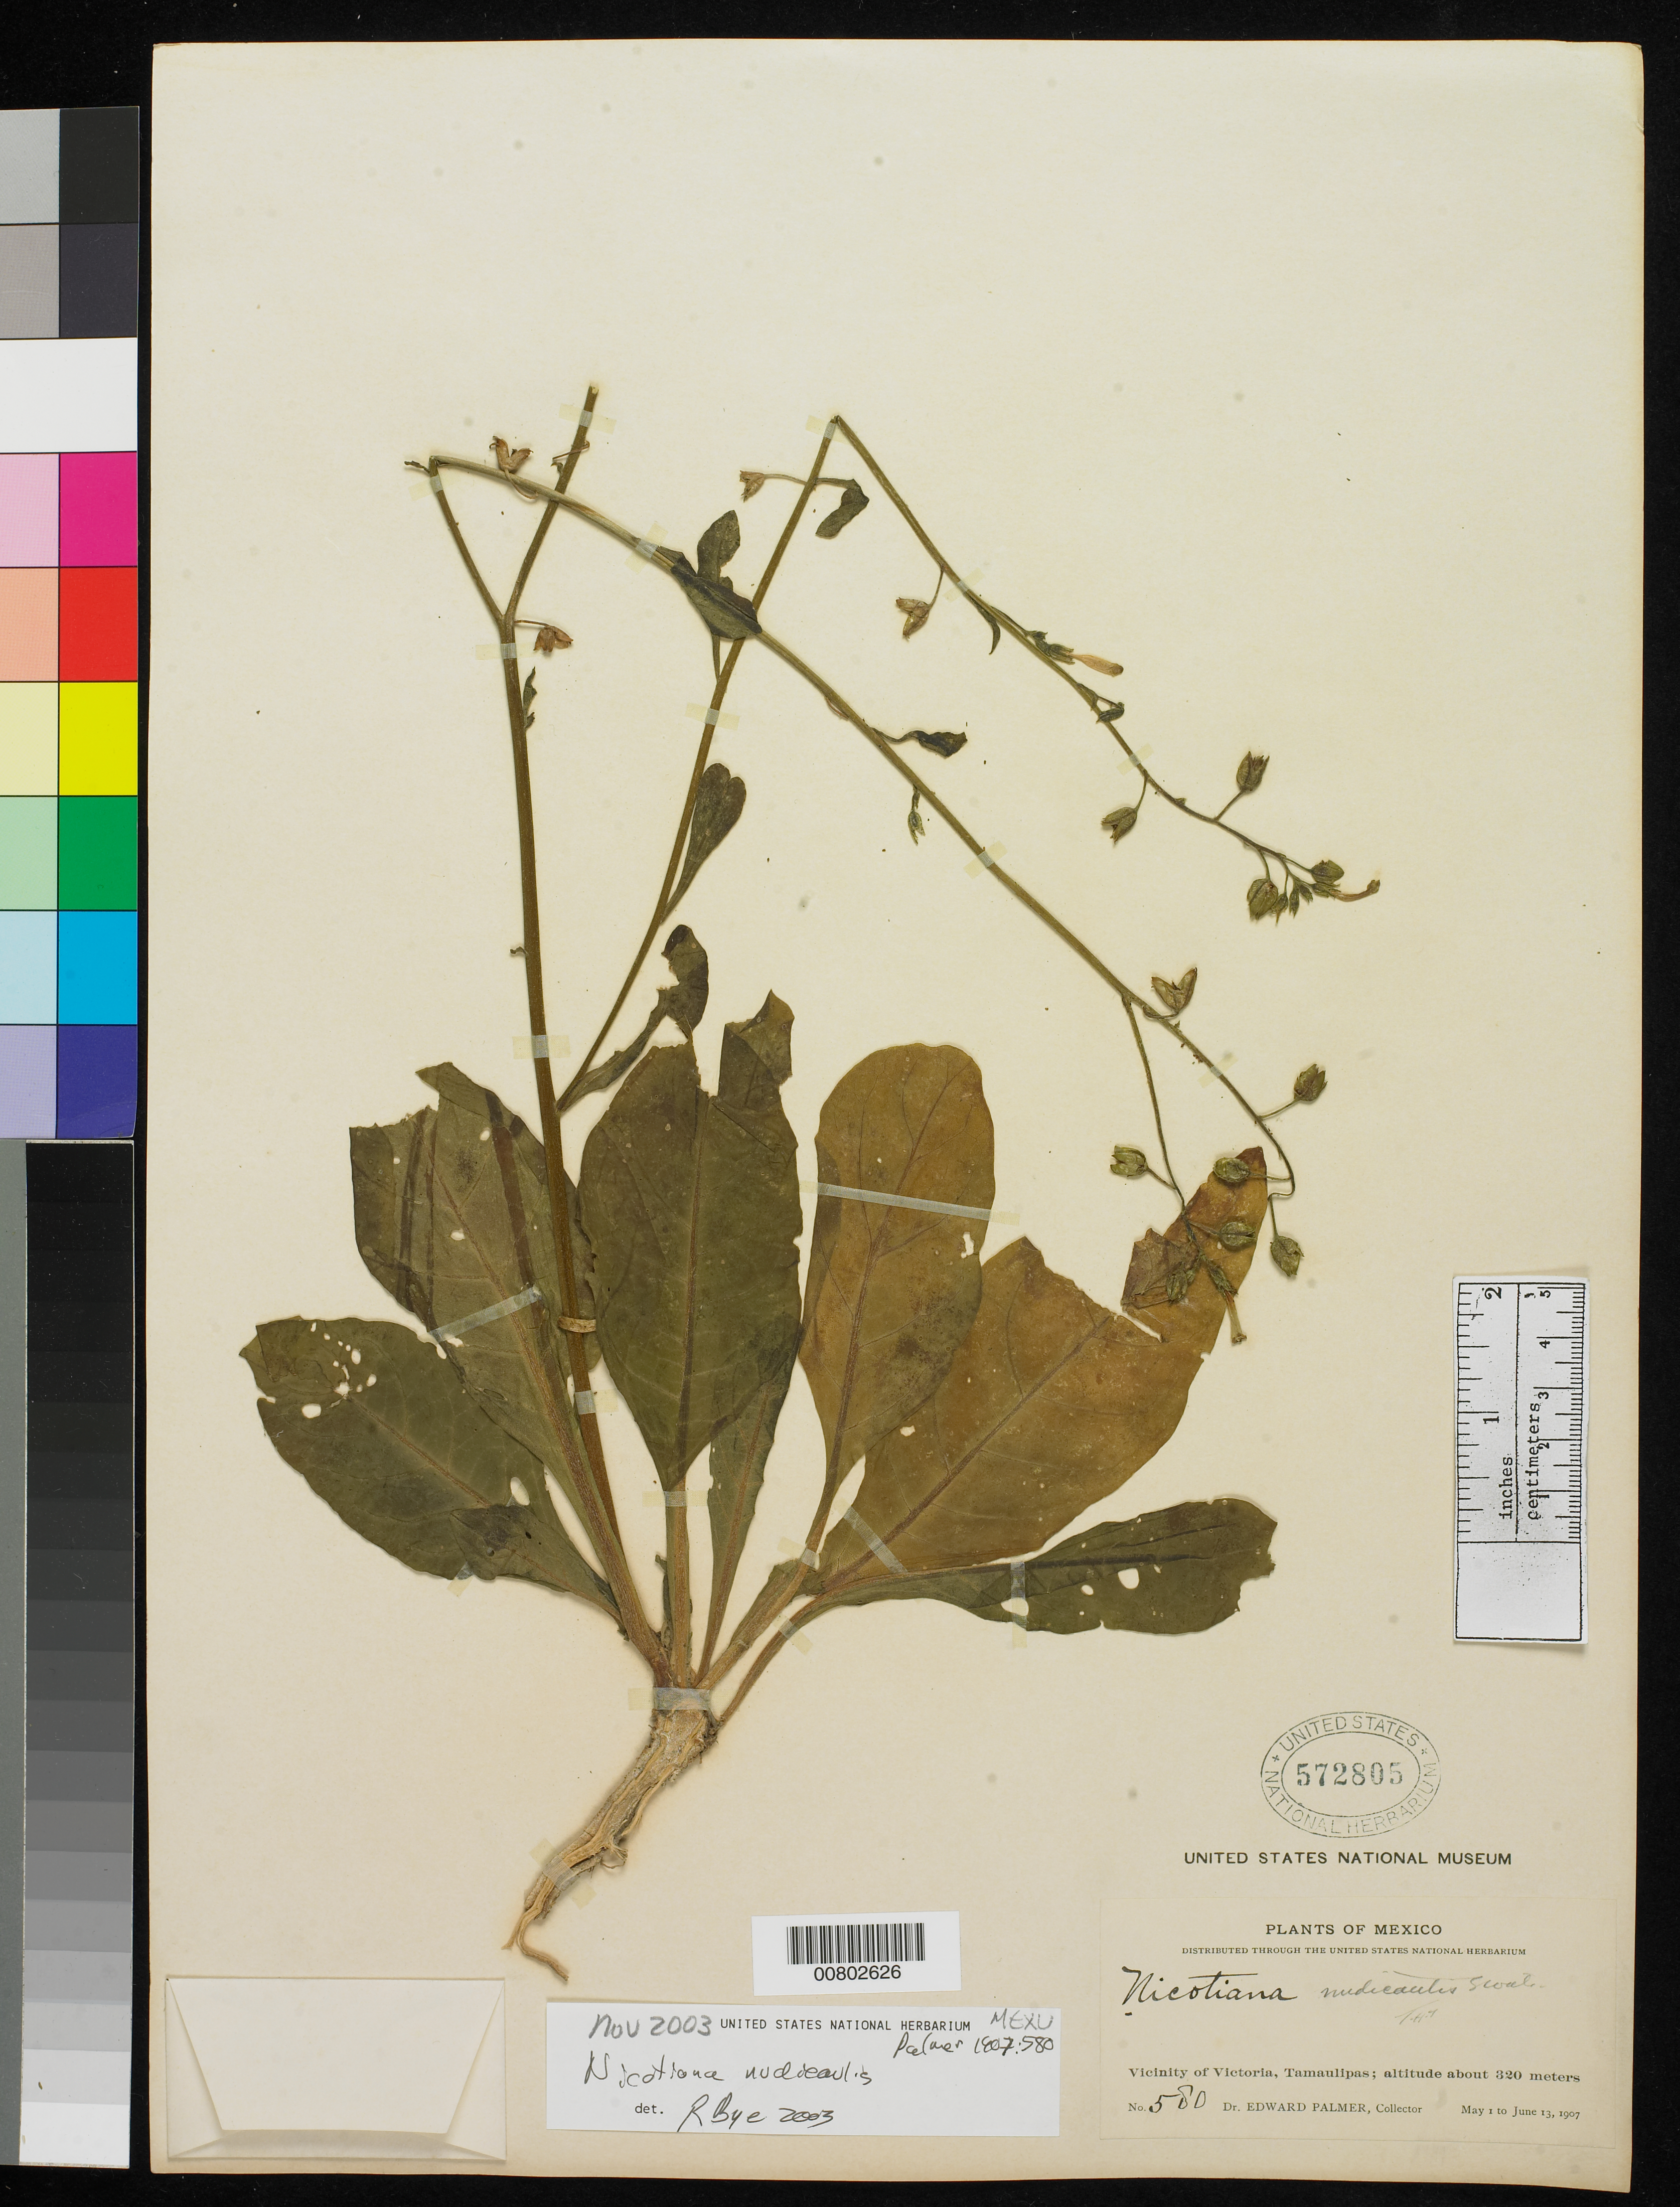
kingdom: Plantae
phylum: Tracheophyta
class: Magnoliopsida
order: Solanales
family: Solanaceae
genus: Nicotiana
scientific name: Nicotiana nudicaulis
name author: S. Watson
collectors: E. Palmer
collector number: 580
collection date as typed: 01 May 1907 to 13 Jun 1907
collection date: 1907-05-01/1907-06-13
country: Mexico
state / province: Tamaulipas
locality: Vicinity of Victoria.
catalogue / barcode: US 572805